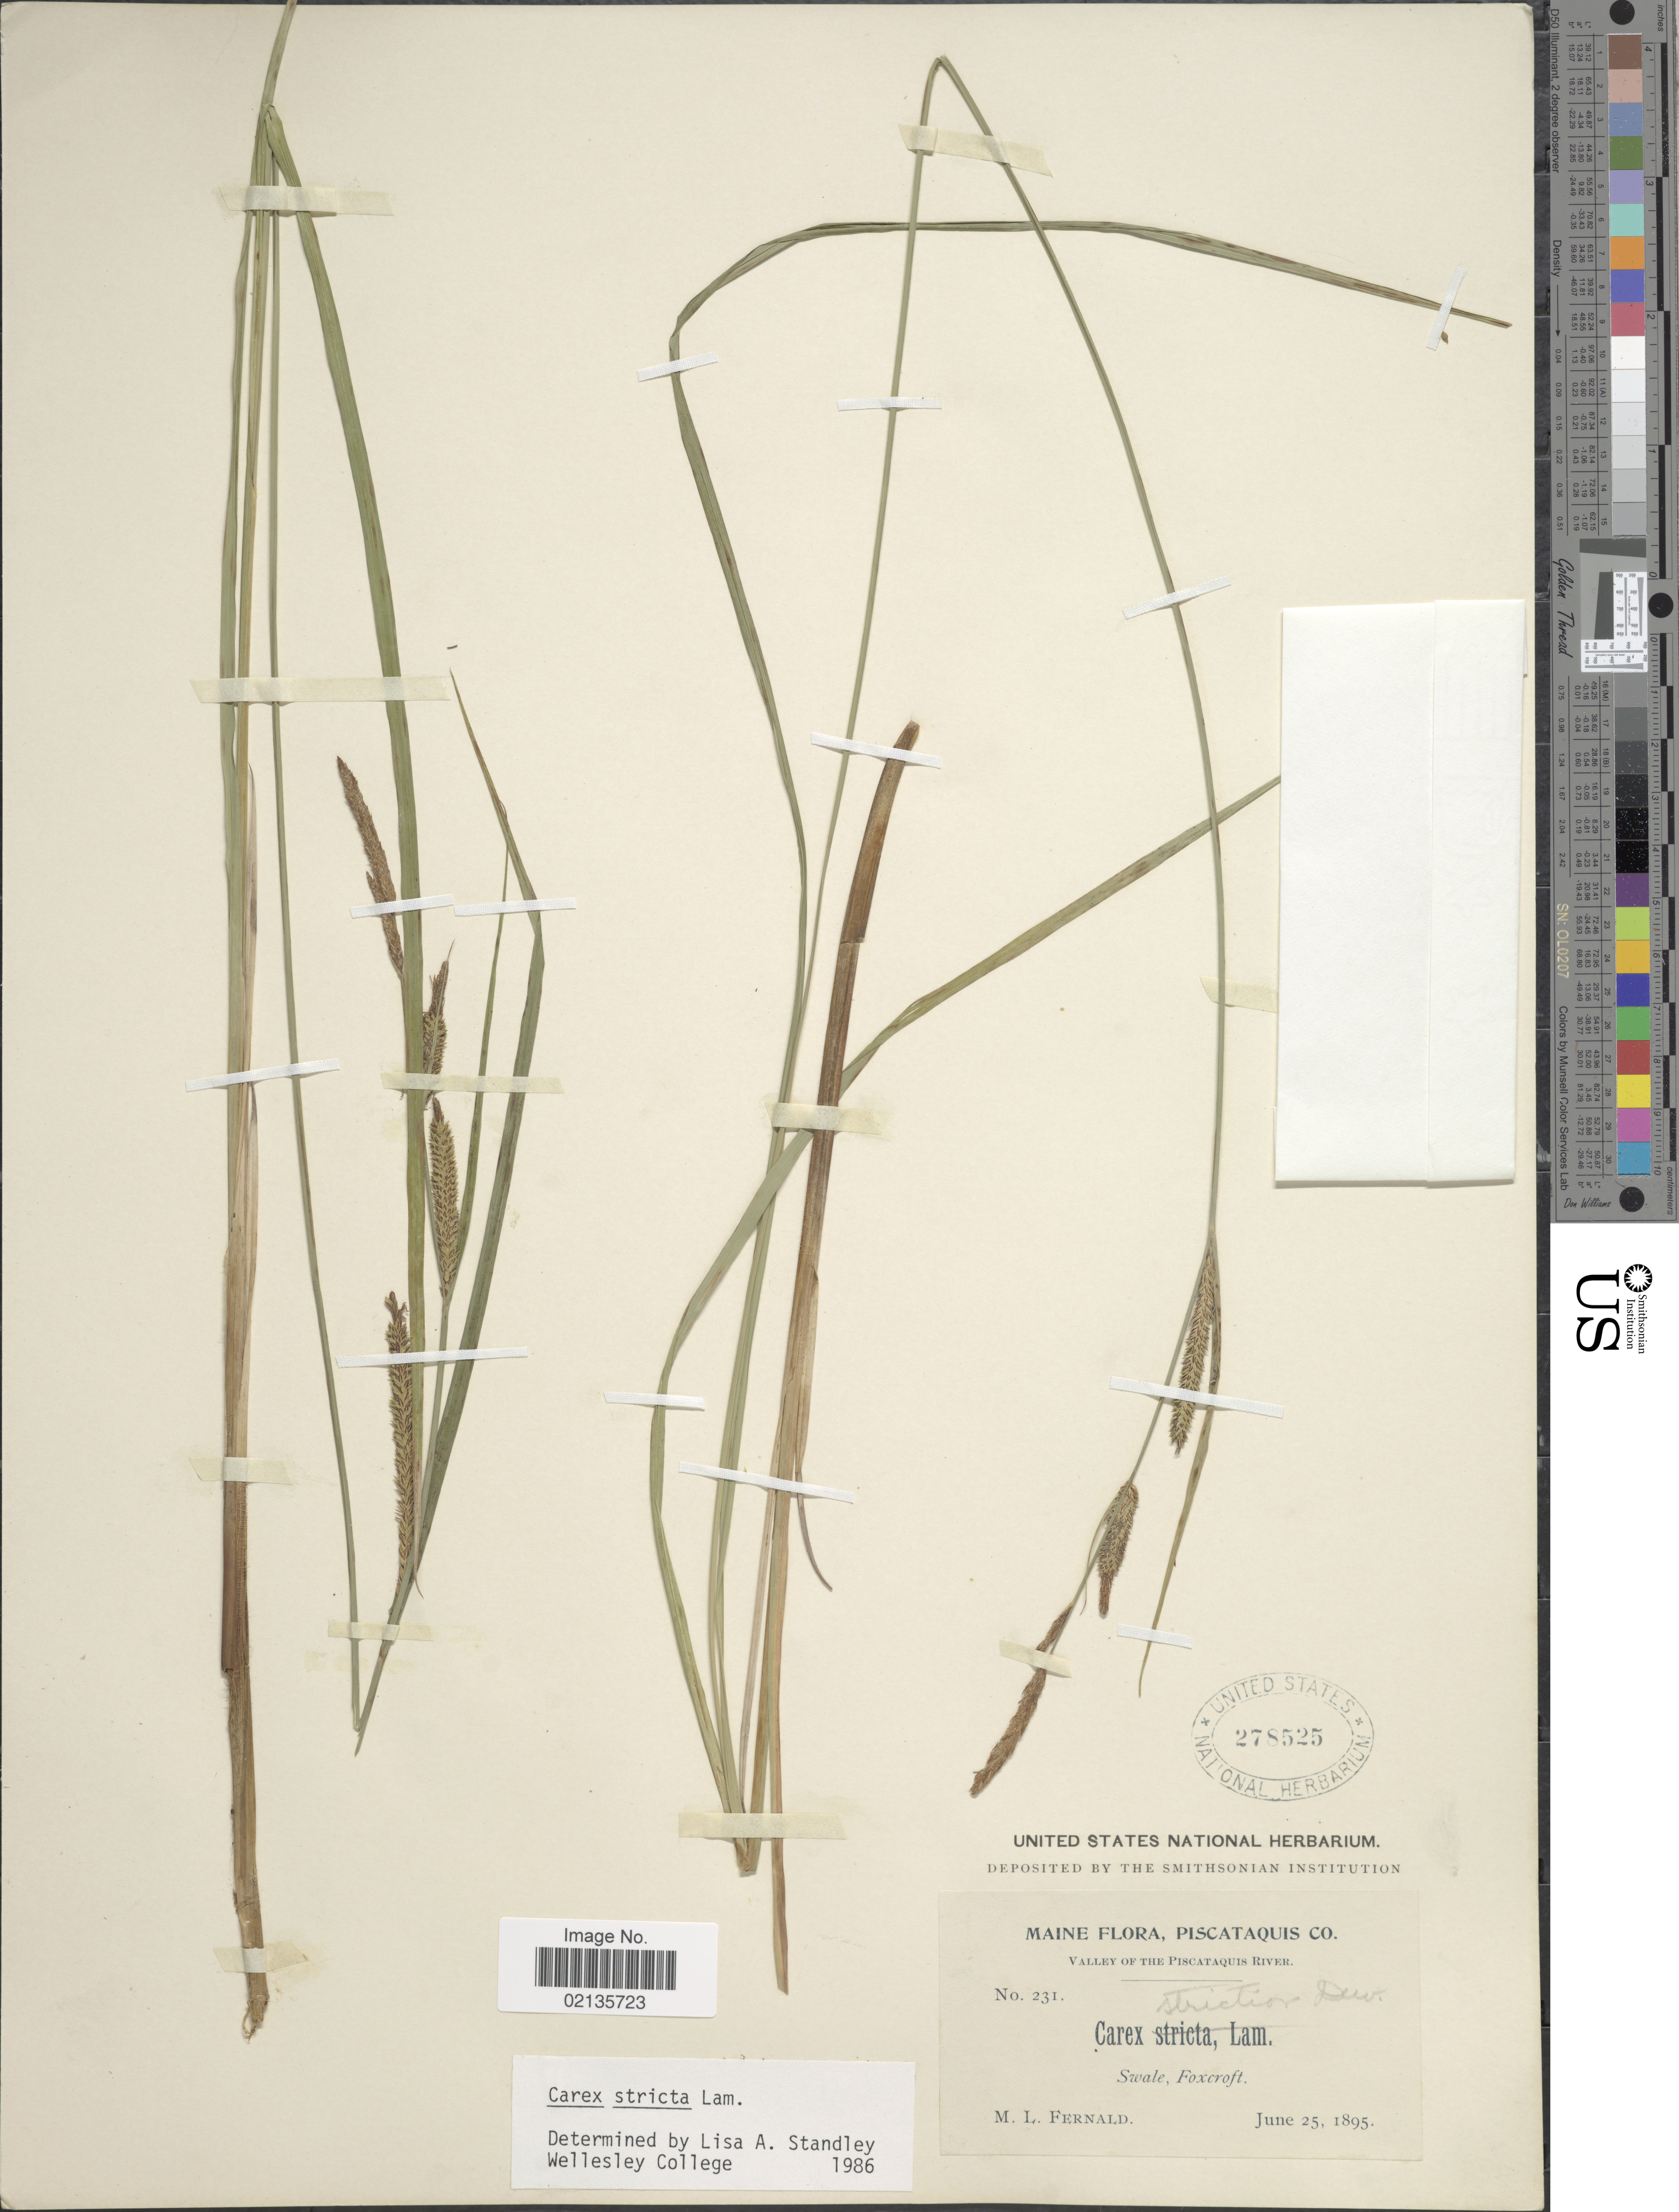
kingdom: Plantae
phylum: Tracheophyta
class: Liliopsida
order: Poales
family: Cyperaceae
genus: Carex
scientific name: Carex stricta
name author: Lam.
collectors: M. L. Fernald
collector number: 231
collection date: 1895-06-25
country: United States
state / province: Maine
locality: Valley of the Piscataquis River, Piscataquis Co., Swale, Foxcroft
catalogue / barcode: US 278525